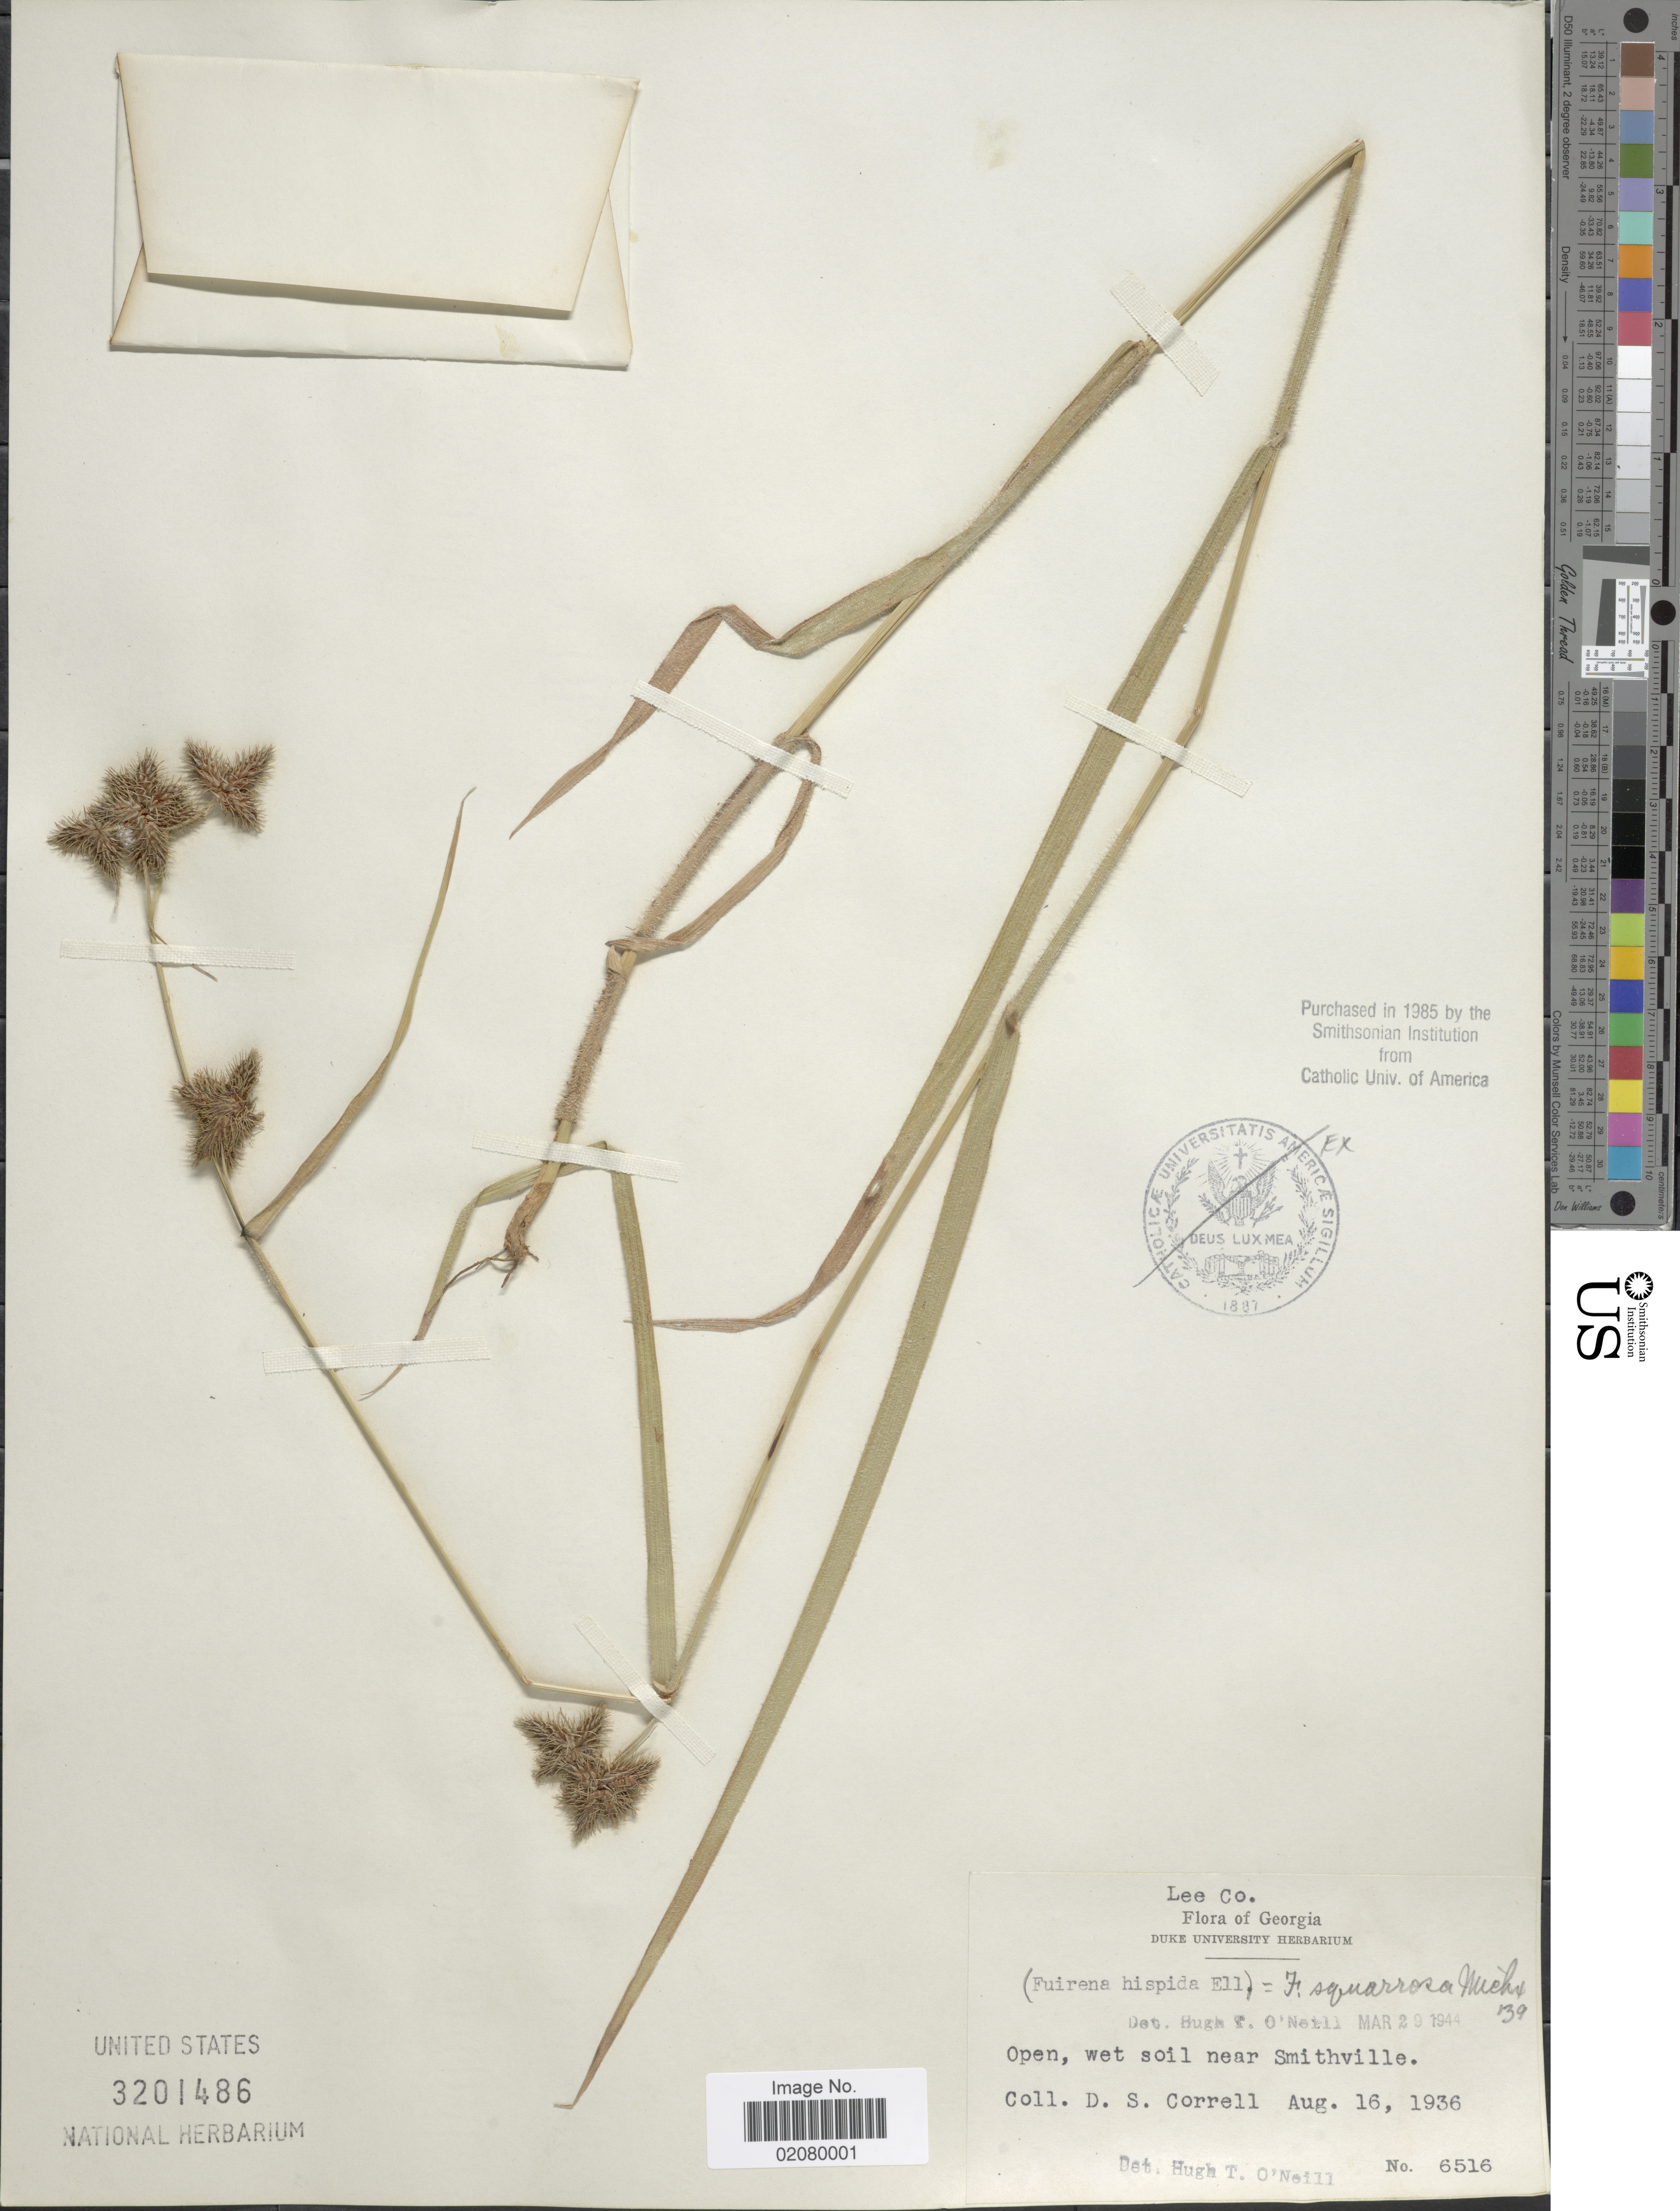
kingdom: Plantae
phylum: Tracheophyta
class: Liliopsida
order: Poales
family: Cyperaceae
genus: Fuirena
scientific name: Fuirena squarrosa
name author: Michx.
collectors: D. S. Correll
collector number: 6516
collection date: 1936-08-16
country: United States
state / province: Georgia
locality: Lee Co. Open, wet soil near Smithville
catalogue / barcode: US 3201486